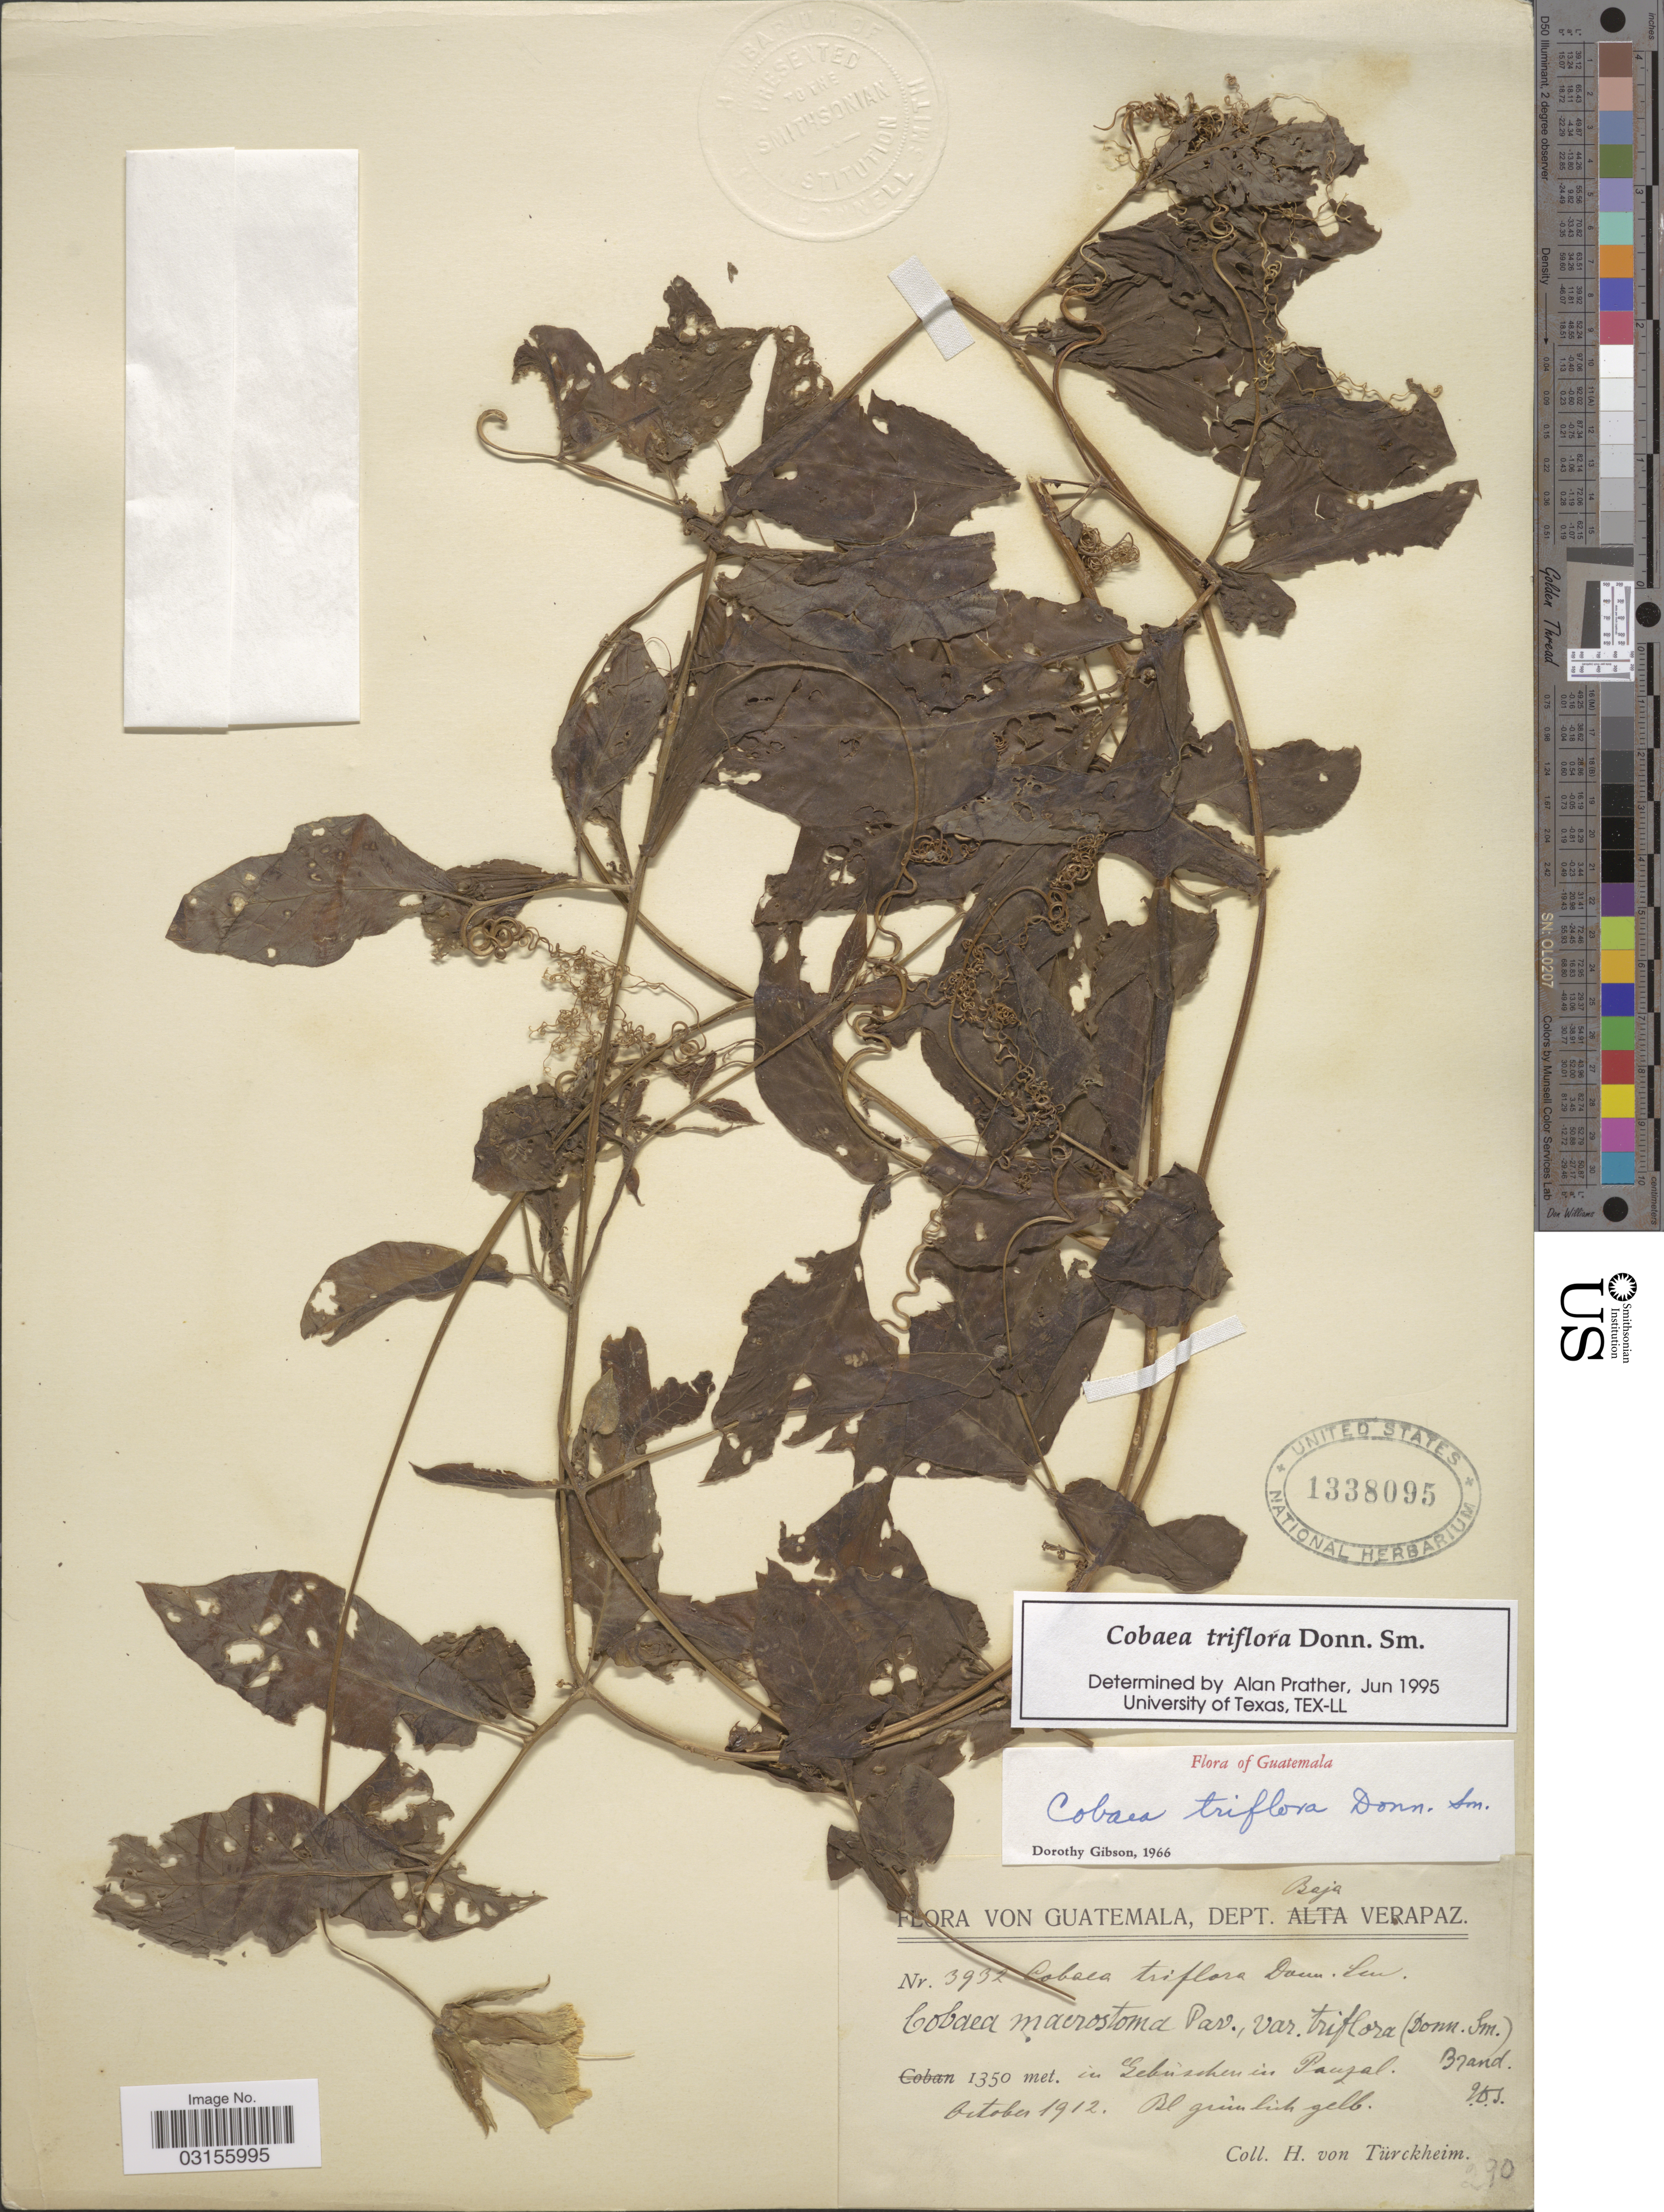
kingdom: Plantae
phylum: Tracheophyta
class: Magnoliopsida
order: Ericales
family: Polemoniaceae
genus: Cobaea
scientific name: Cobaea triflora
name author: Donn. Sm.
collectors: H. von Türckheim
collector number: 3932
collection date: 1912-10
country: Guatemala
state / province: Baja Verapaz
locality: Dept. Baja Verapaz. Gebüschen in Panzal.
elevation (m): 1350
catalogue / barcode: US 1338095